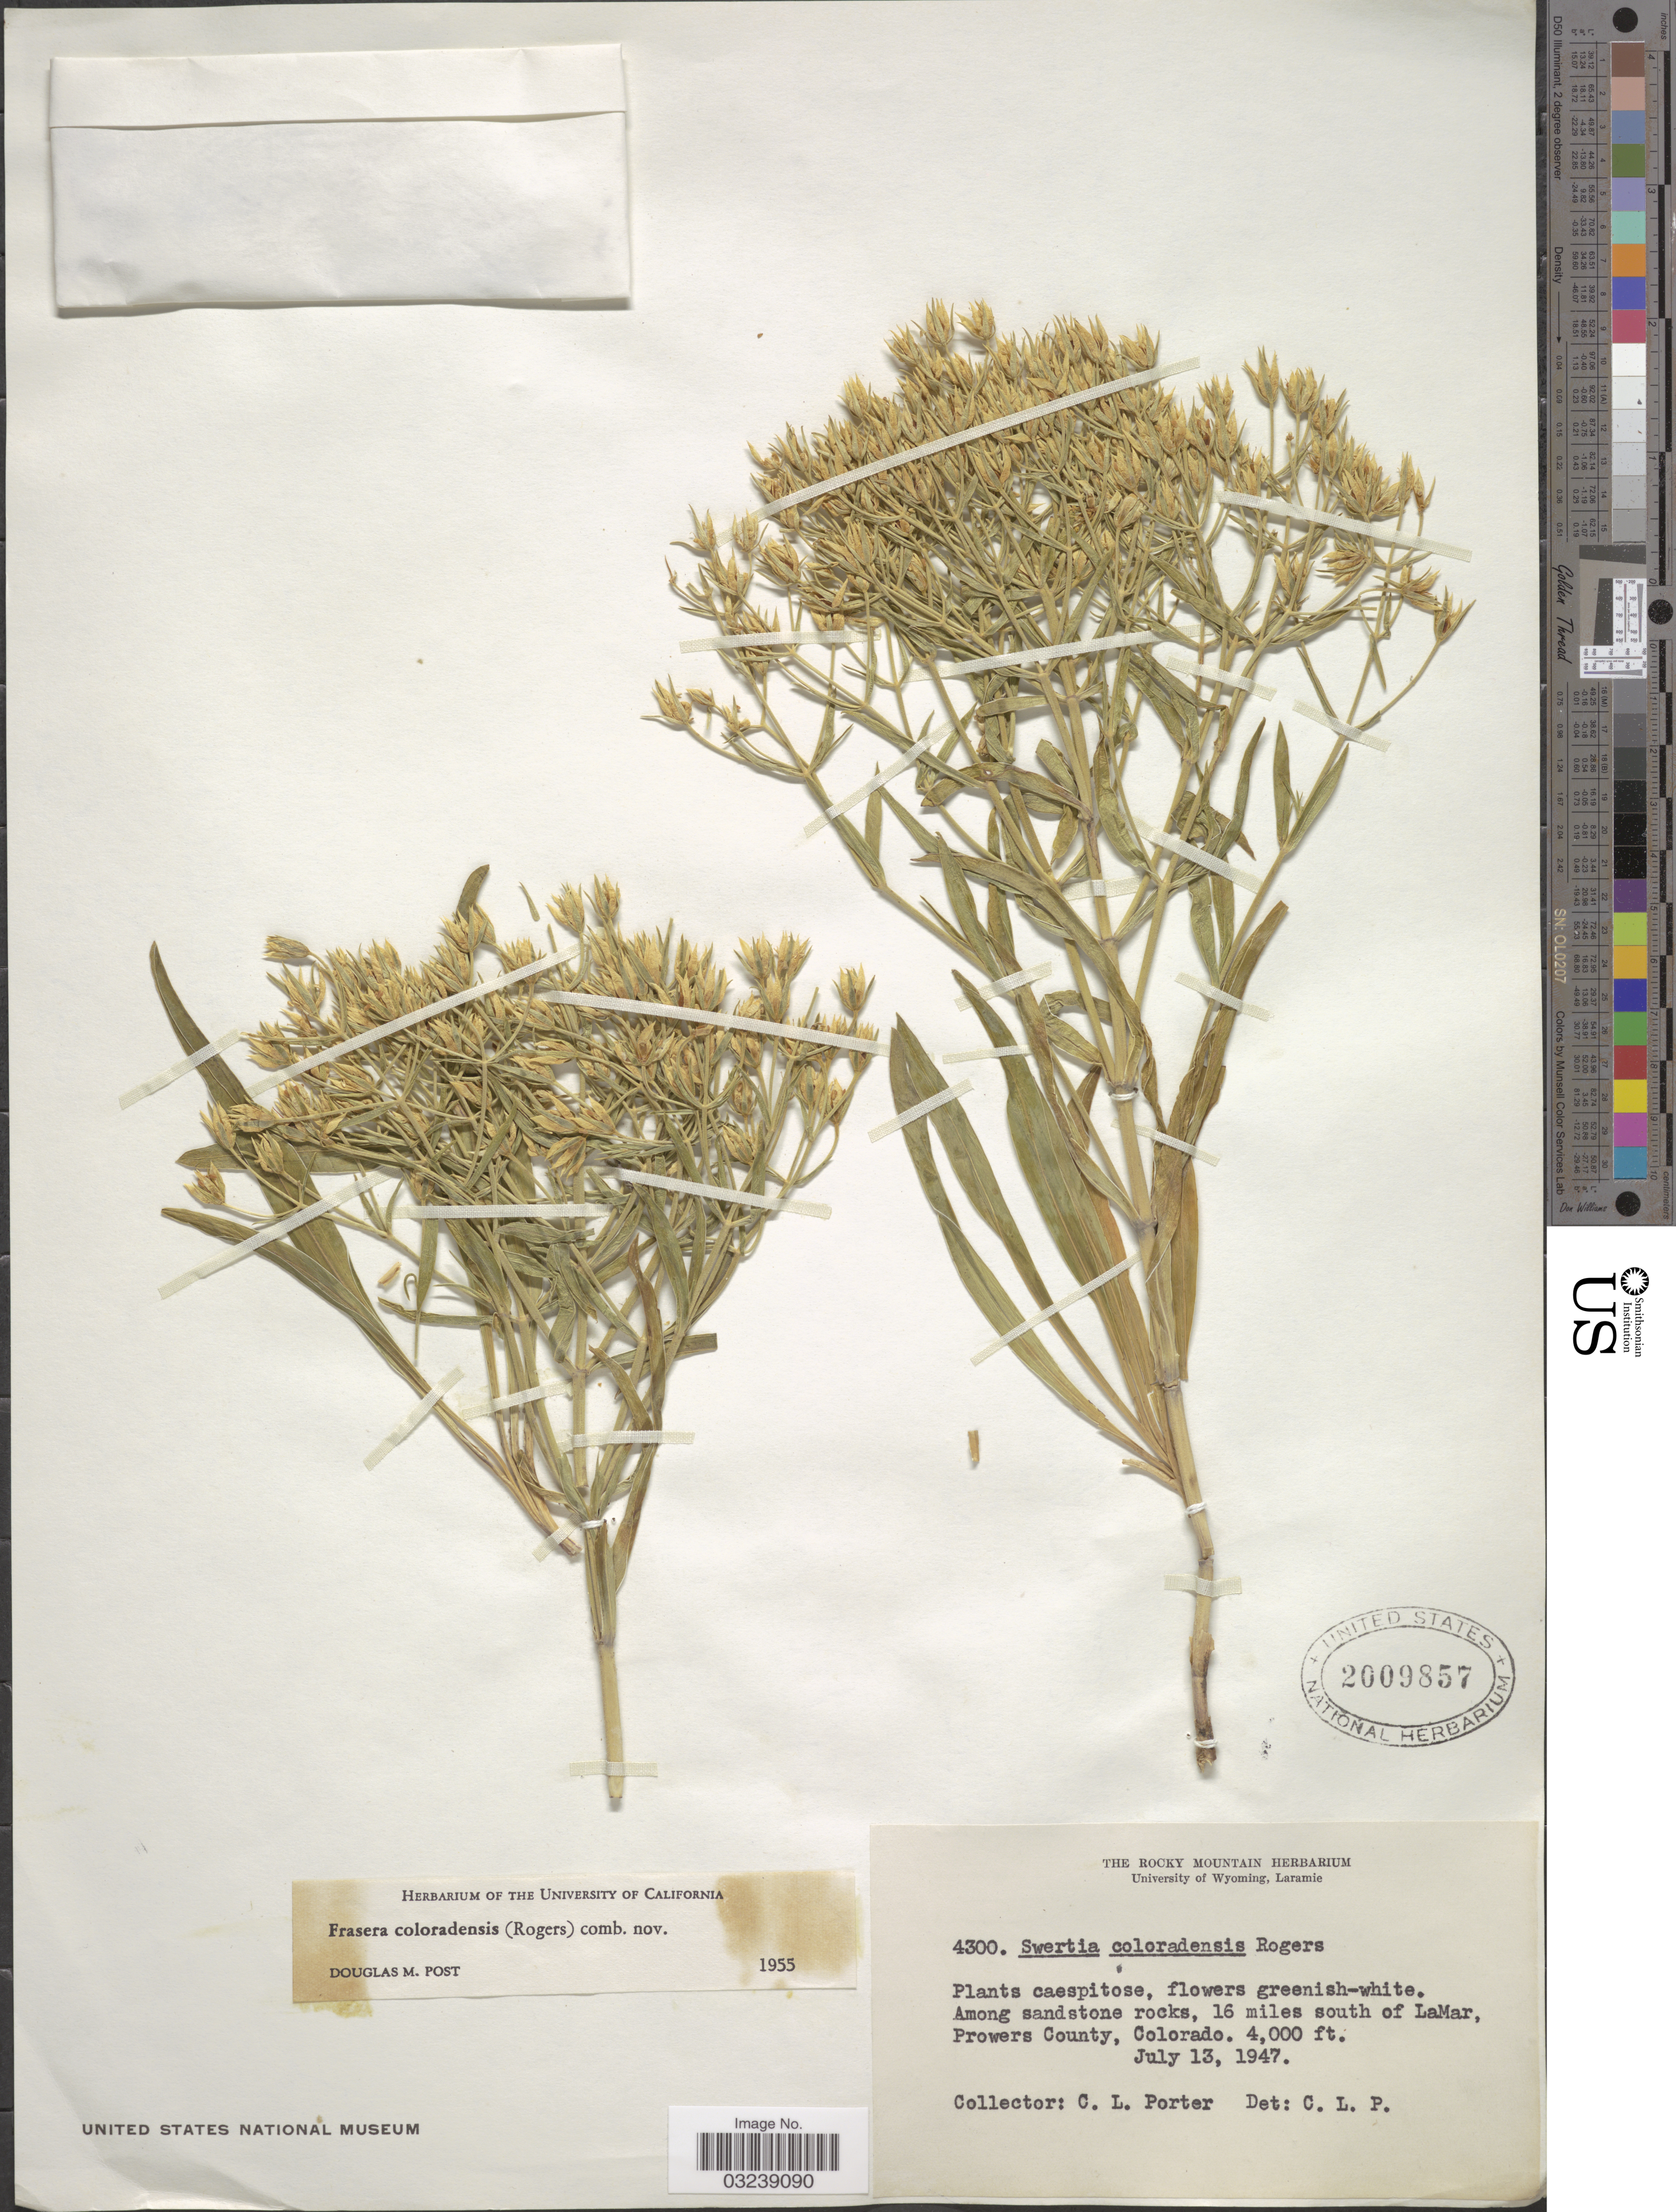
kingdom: Plantae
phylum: Tracheophyta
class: Magnoliopsida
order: Gentianales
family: Gentianaceae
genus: Frasera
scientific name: Frasera coloradensis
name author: (C.M. Rogers) D.M. Post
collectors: C. L. Porter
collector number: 4300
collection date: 1947-07-13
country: United States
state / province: Colorado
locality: Among sandstone rocks, 16 miles south of LaMar, Prowers County.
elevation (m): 1219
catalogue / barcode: US 2009857